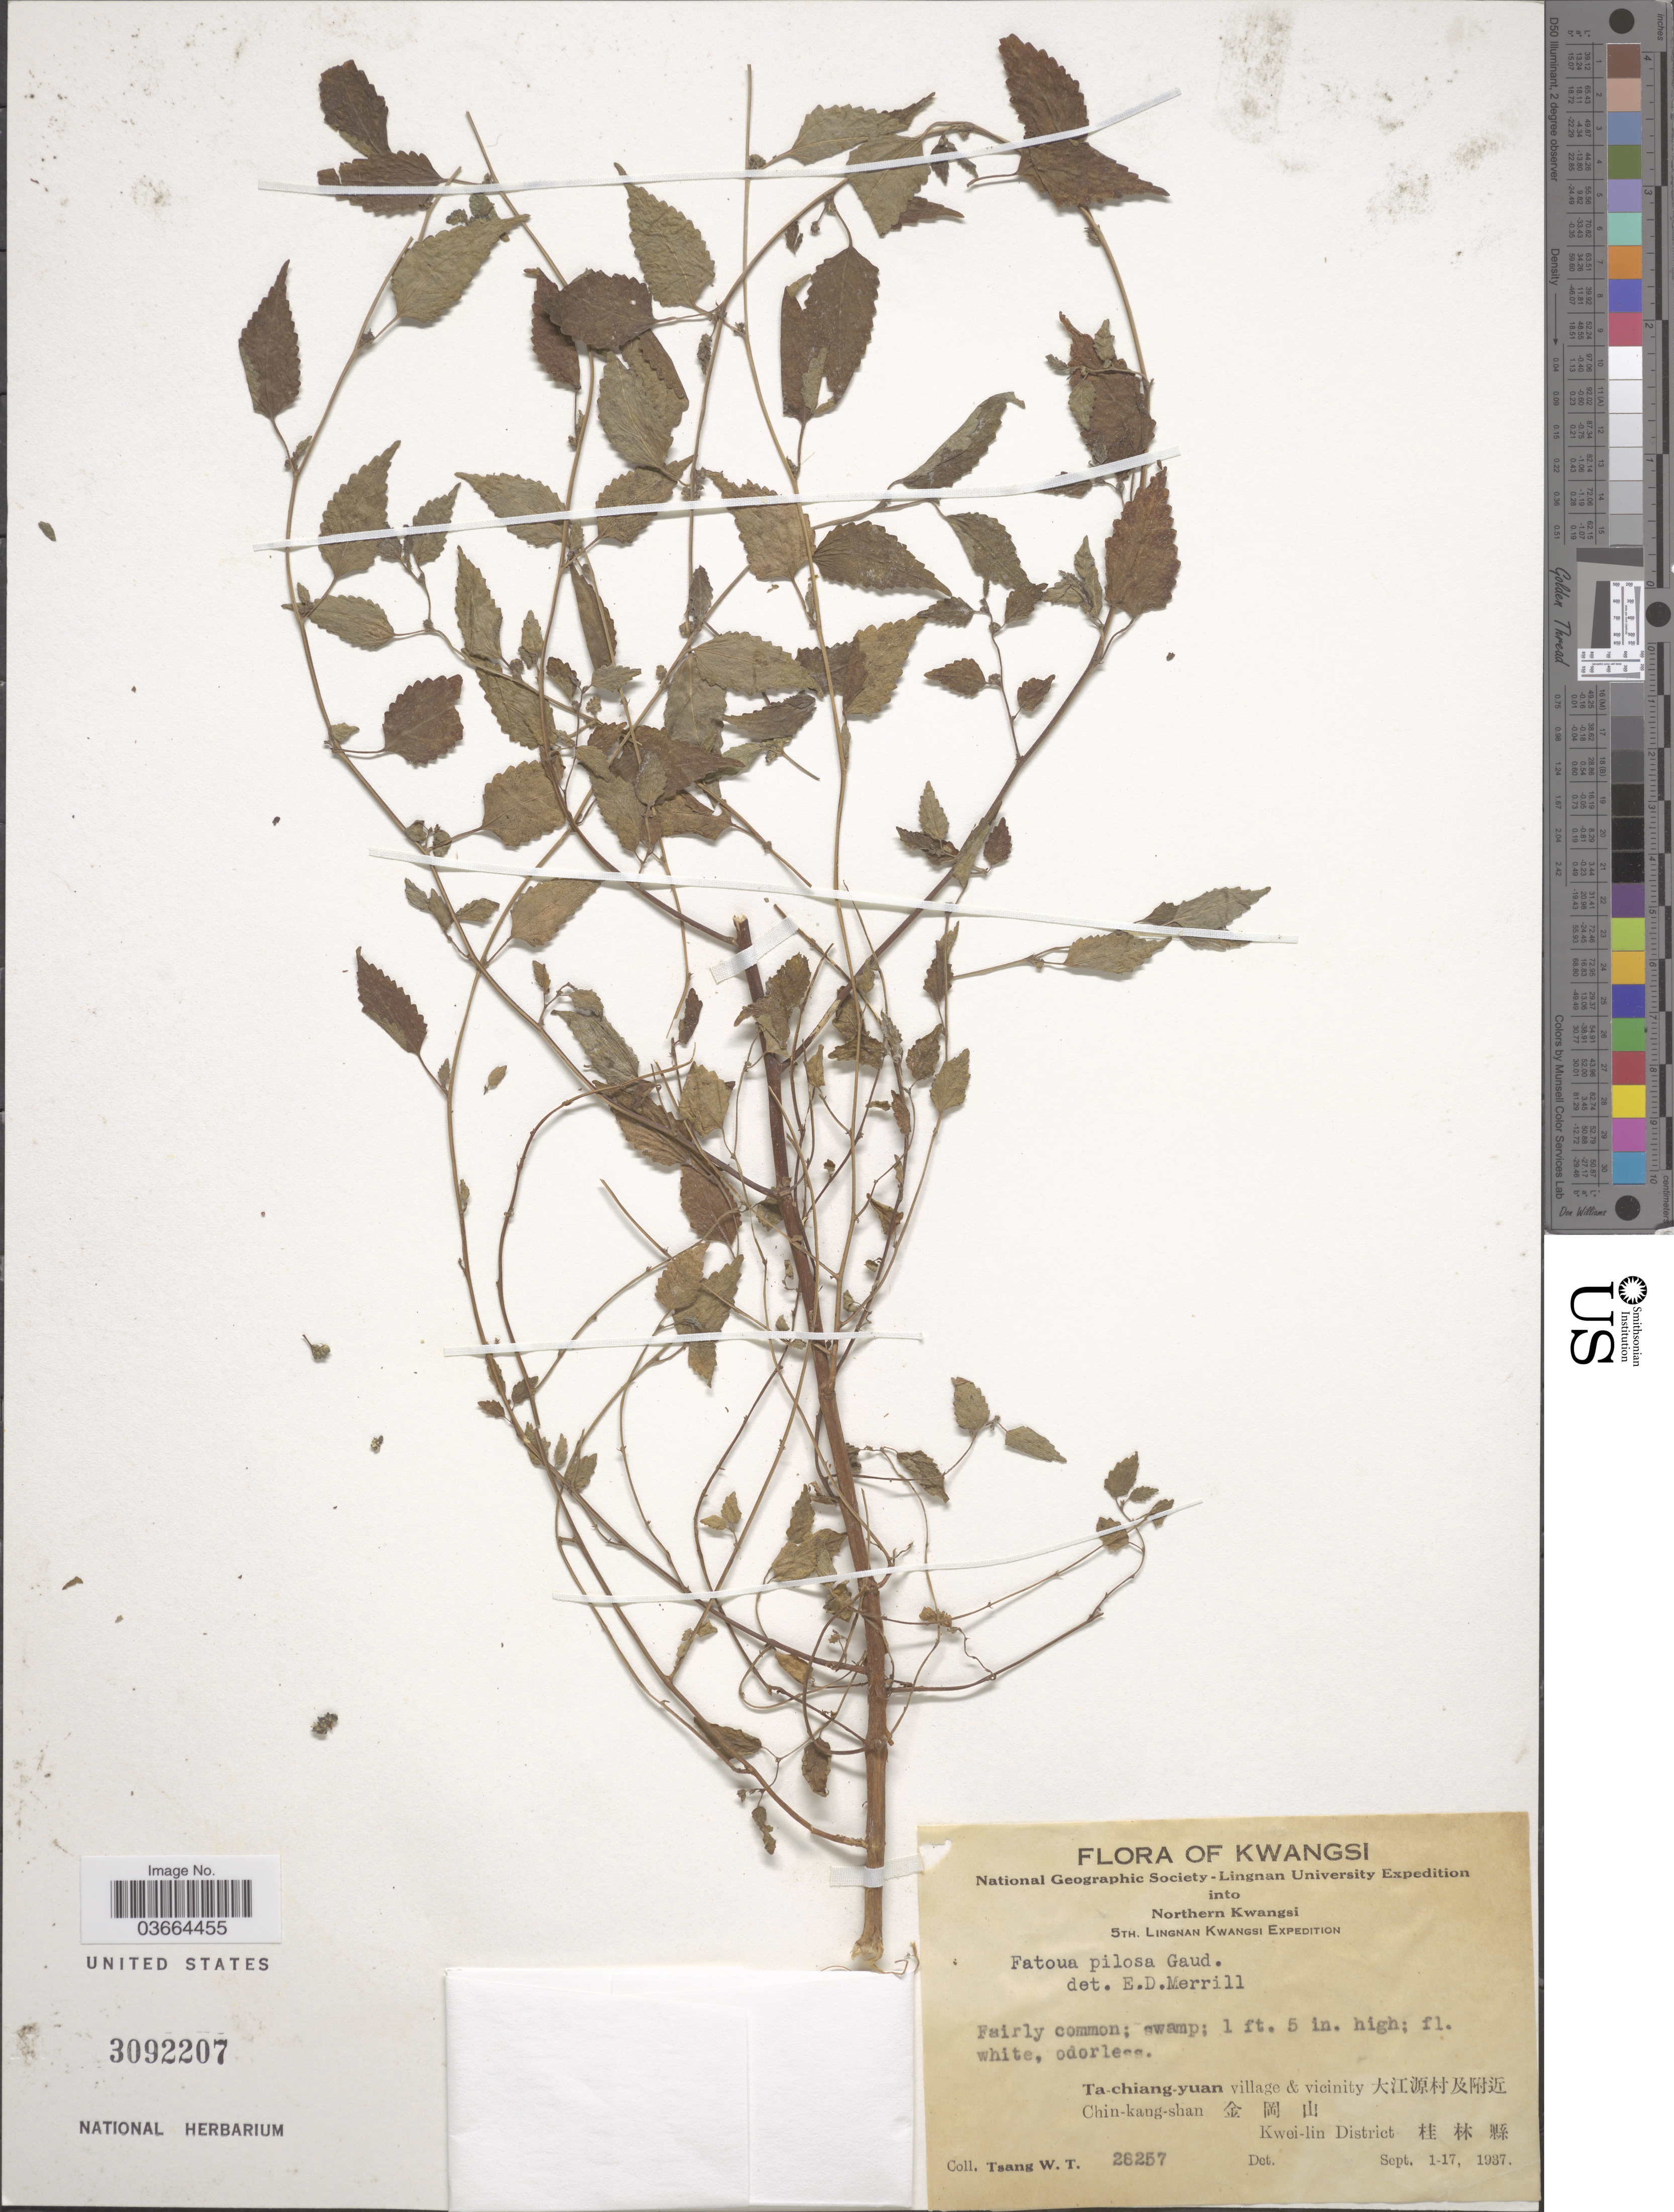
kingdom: Plantae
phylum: Tracheophyta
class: Magnoliopsida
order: Rosales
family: Moraceae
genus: Fatoua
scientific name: Fatoua villosa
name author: (Thunb.) Nakai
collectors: W. T. Tsang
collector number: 28257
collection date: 1937-09-01/1937-09-17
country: China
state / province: Guangxi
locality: Kwangsi, Northern Kwangsi. Ta-chiang-yuan village & vicinity X. Chin-kang-shan X, Kwei-lin District X.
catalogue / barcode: US 3092207